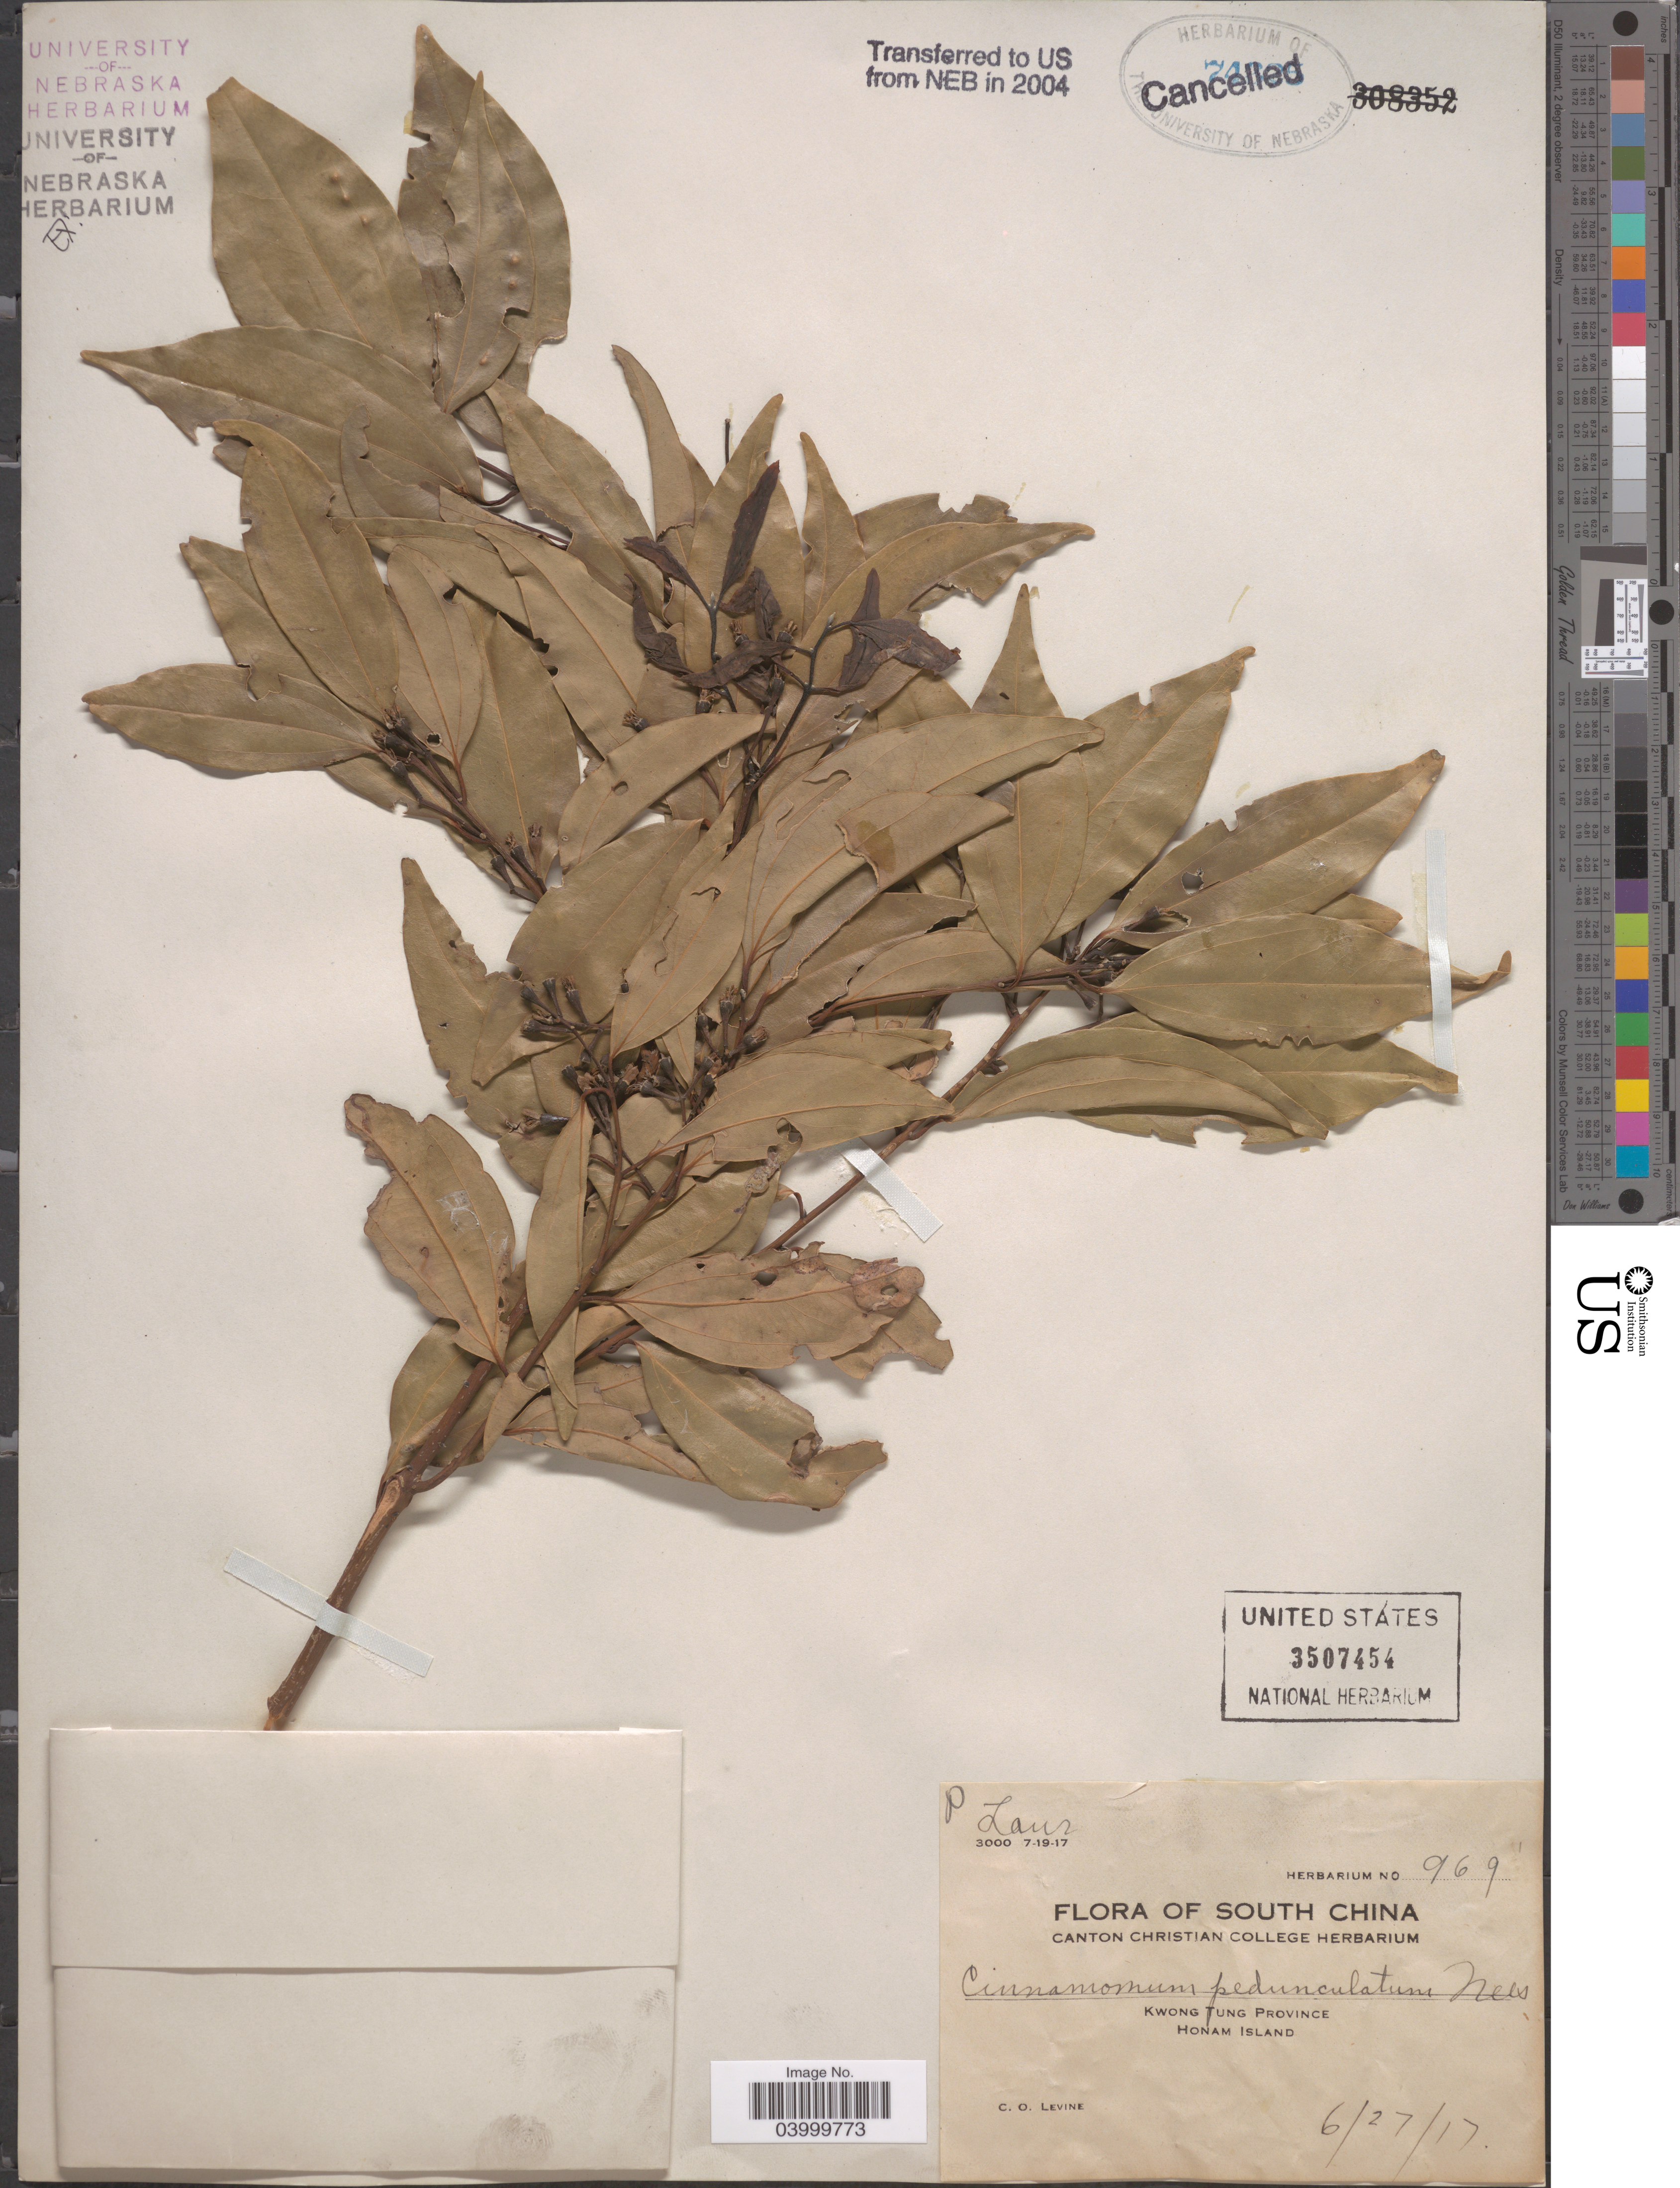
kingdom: Plantae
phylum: Tracheophyta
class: Magnoliopsida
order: Laurales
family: Lauraceae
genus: Cinnamomum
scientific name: Cinnamomum japonicum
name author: Siebold ex Nees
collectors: C. O. Levine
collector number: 969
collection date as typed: Transcribed d/m/y: 27/6/17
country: China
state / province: Guangdong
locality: South China. Kwong Tung Province. Honam Island.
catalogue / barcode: US 3507454